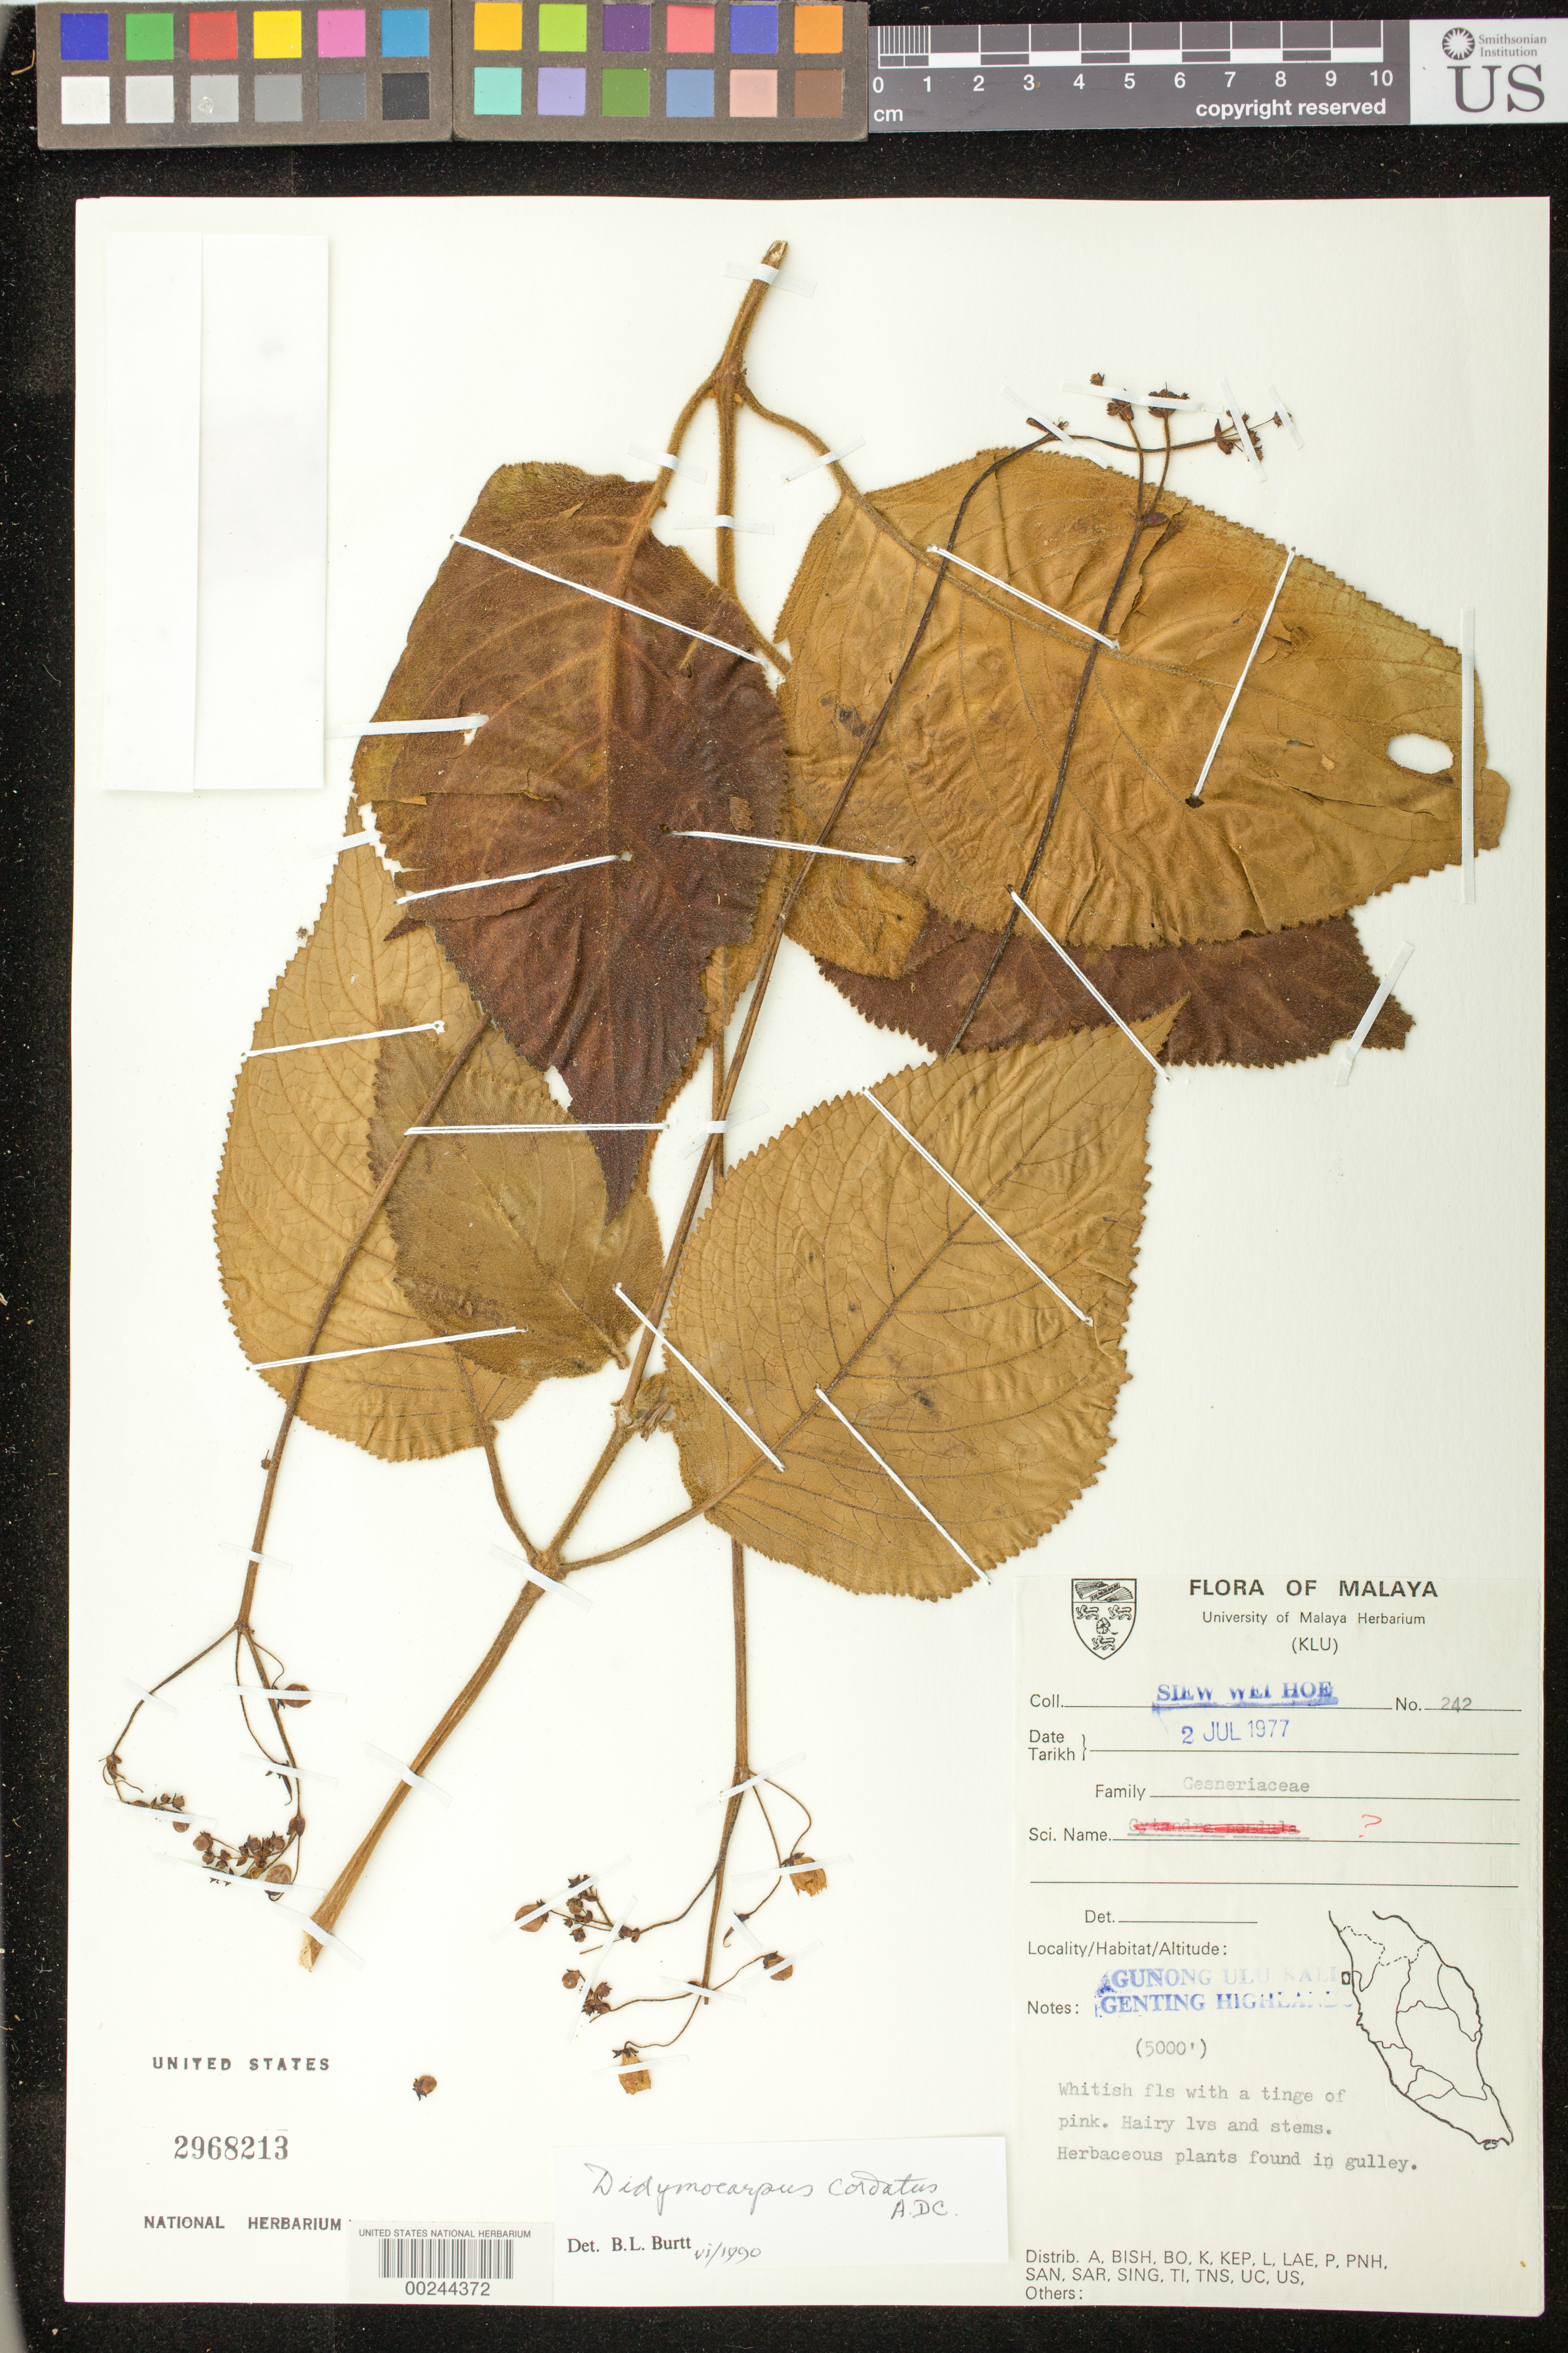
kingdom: Plantae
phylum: Tracheophyta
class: Magnoliopsida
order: Lamiales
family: Gesneriaceae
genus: Didymocarpus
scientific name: Didymocarpus cordatus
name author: Wall. ex A. DC.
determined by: Burtt, B. L.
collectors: S. Hoe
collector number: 242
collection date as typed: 02 Jul 1977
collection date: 1977-07-02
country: Malaysia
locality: Gunong ulu kali, genting highlands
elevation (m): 1524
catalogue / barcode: US 2968213